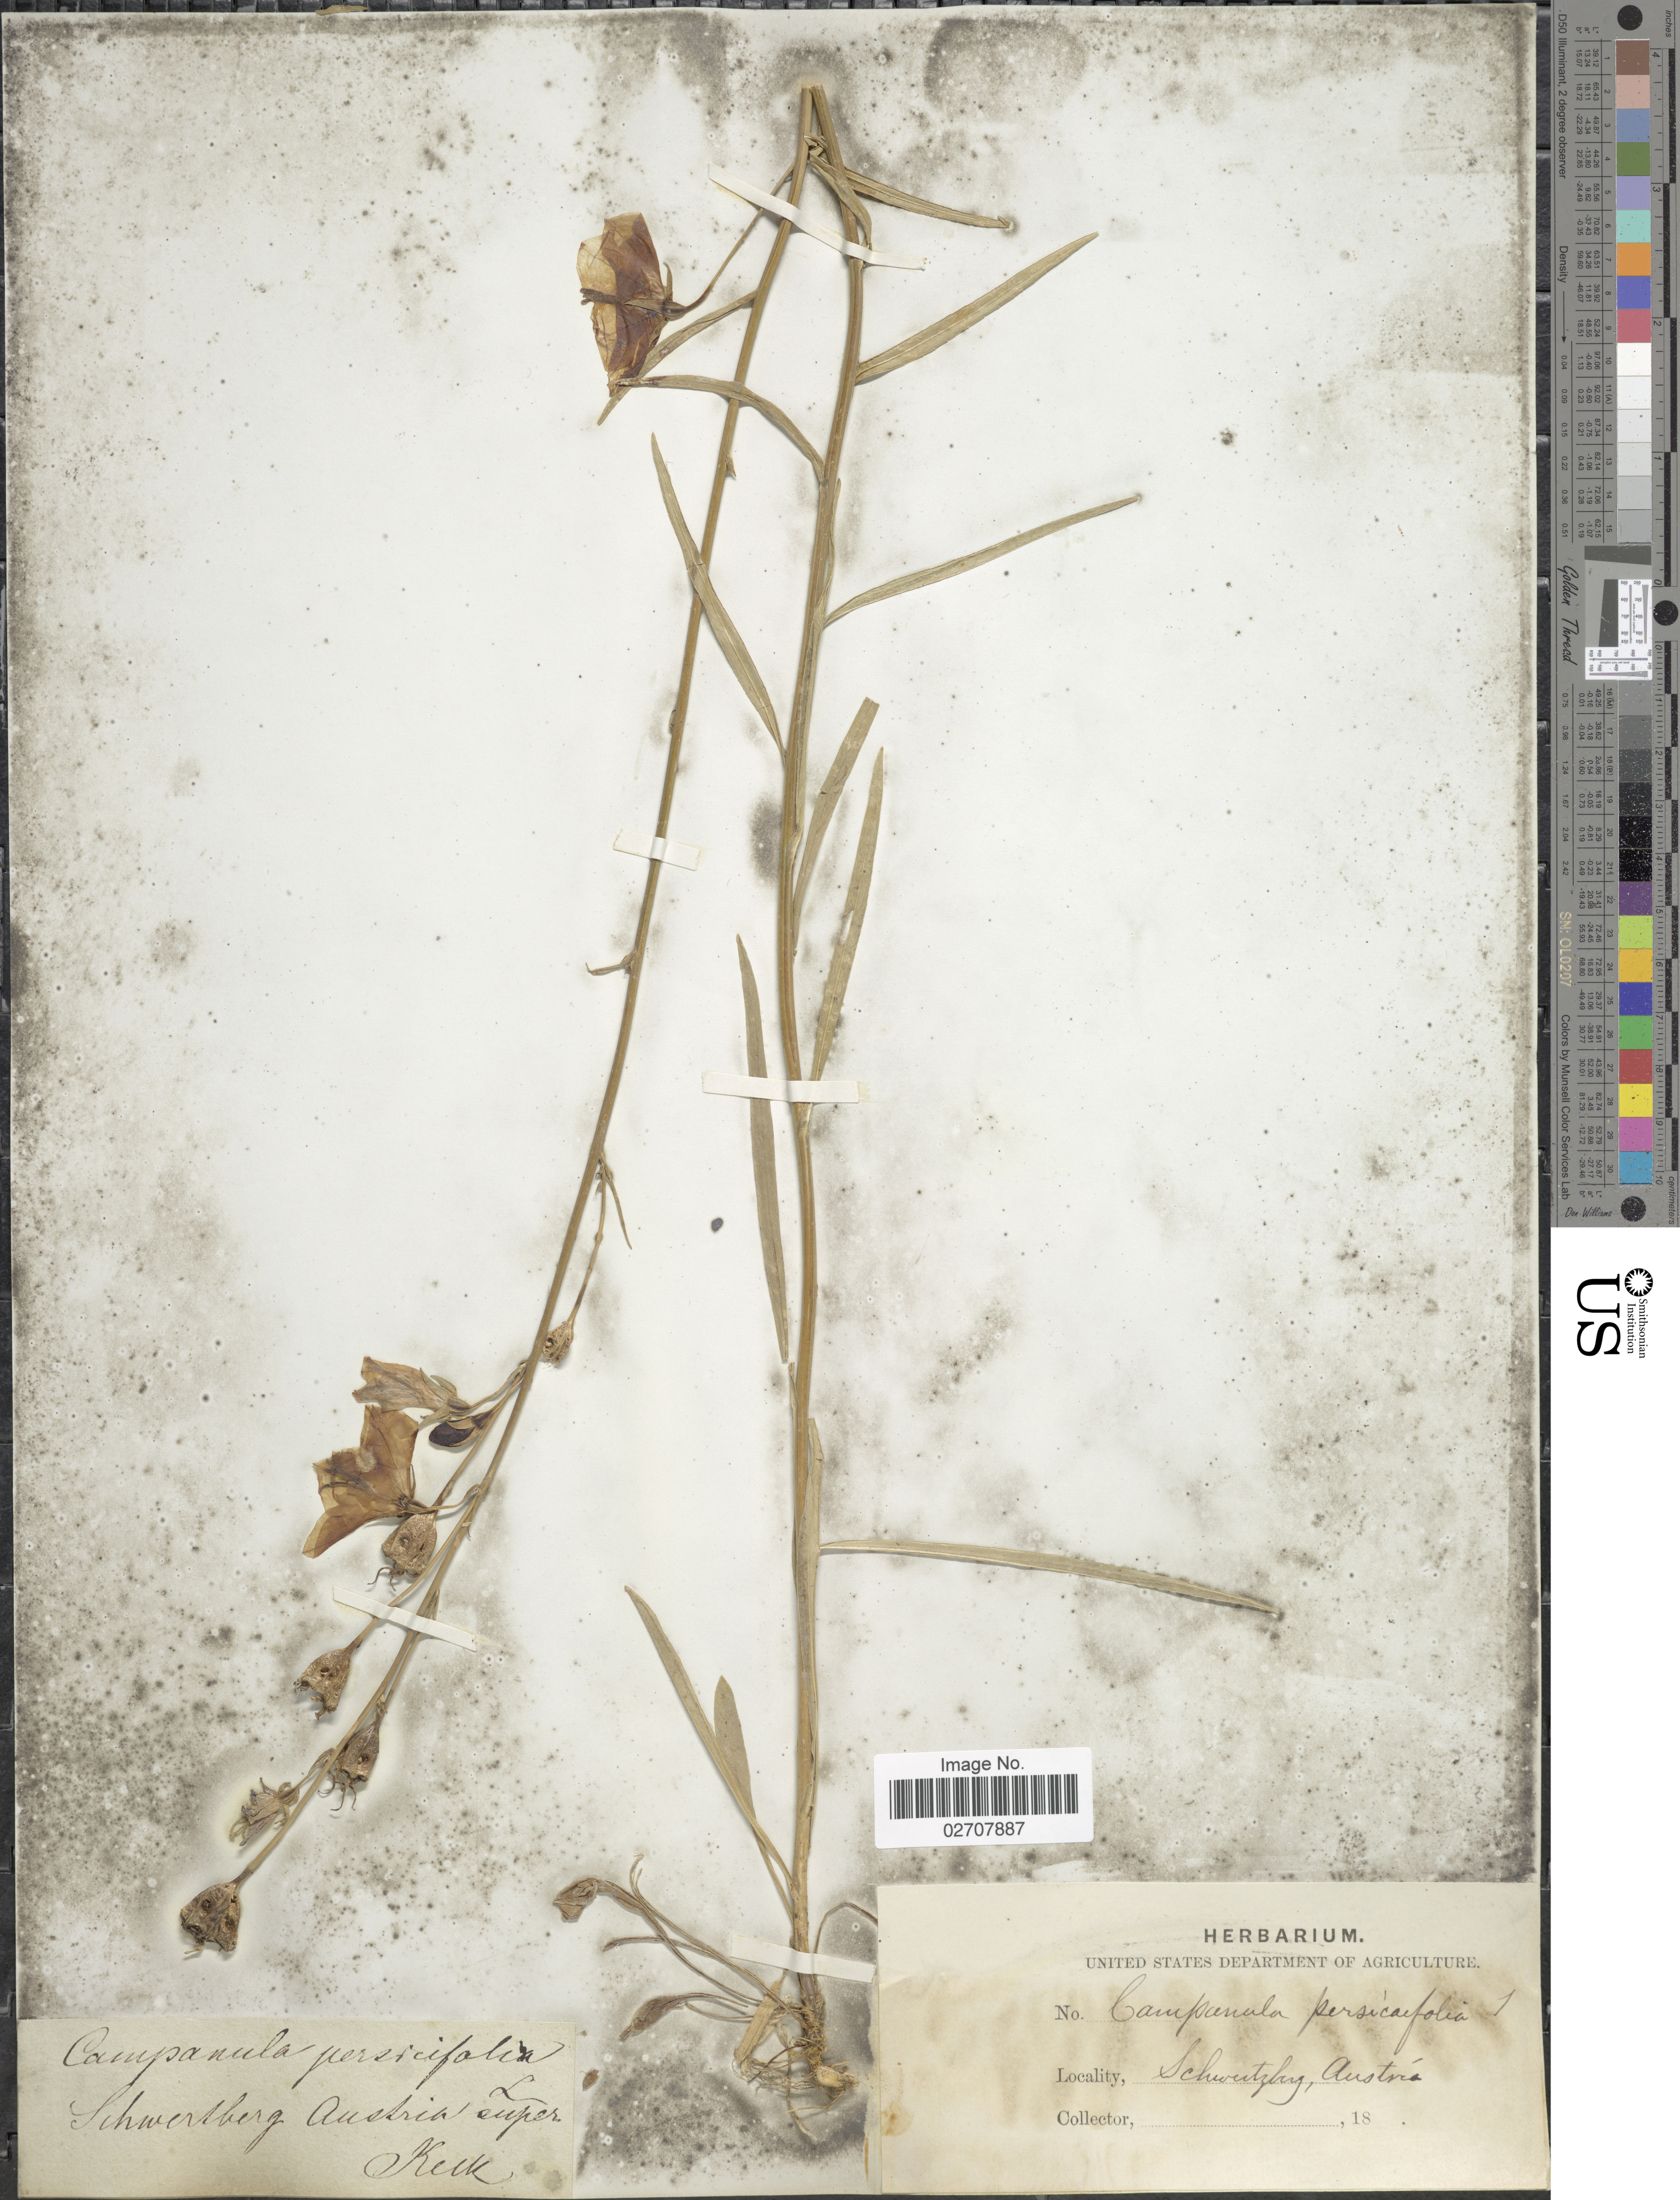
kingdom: Plantae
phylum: Tracheophyta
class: Magnoliopsida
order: Asterales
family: Campanulaceae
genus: Campanula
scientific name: Campanula persicifolia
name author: L.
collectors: -- Keck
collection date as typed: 18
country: Austria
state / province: Oberosterreich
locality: Schwertberg